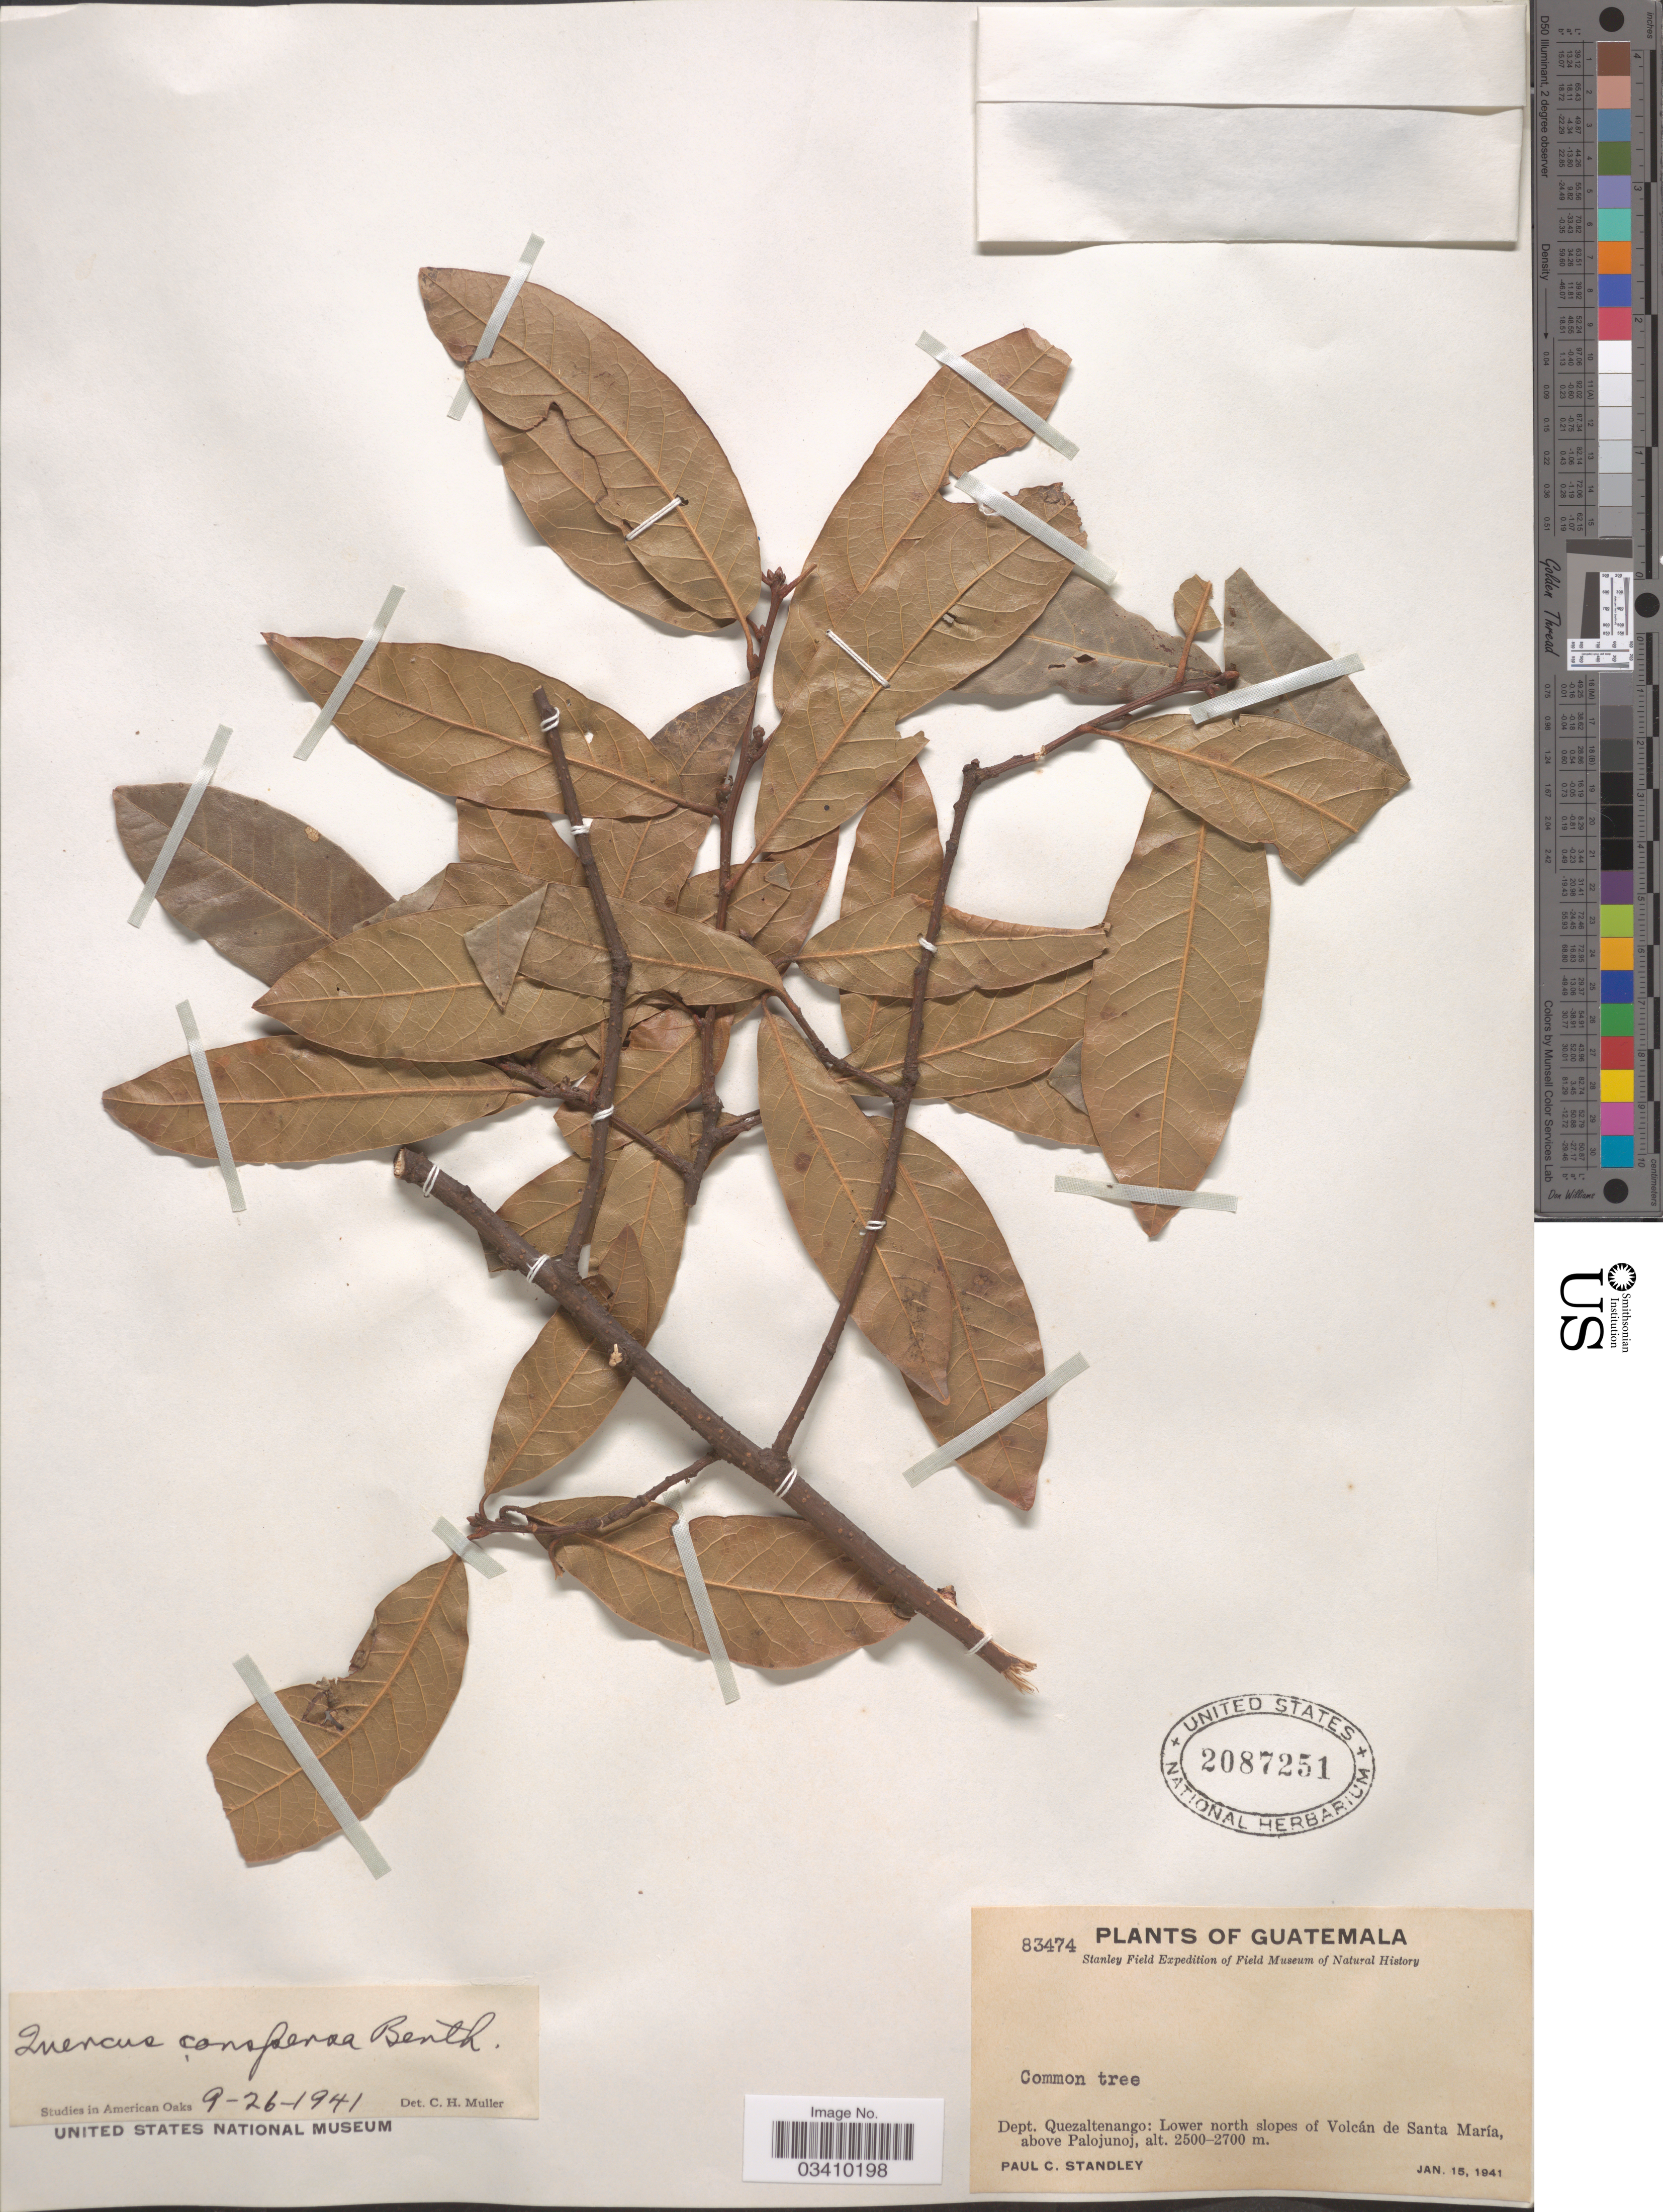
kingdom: Plantae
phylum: Tracheophyta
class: Magnoliopsida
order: Fagales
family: Fagaceae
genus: Quercus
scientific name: Quercus conspersa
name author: Benth.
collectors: P. C. Standley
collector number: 83474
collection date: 1941-01-15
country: Guatemala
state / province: Quetzaltenango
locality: Dept. Quezaltenango: Lower north slopes of Volcán de Santa María, above Palojunoj.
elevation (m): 2500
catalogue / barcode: US 2087251